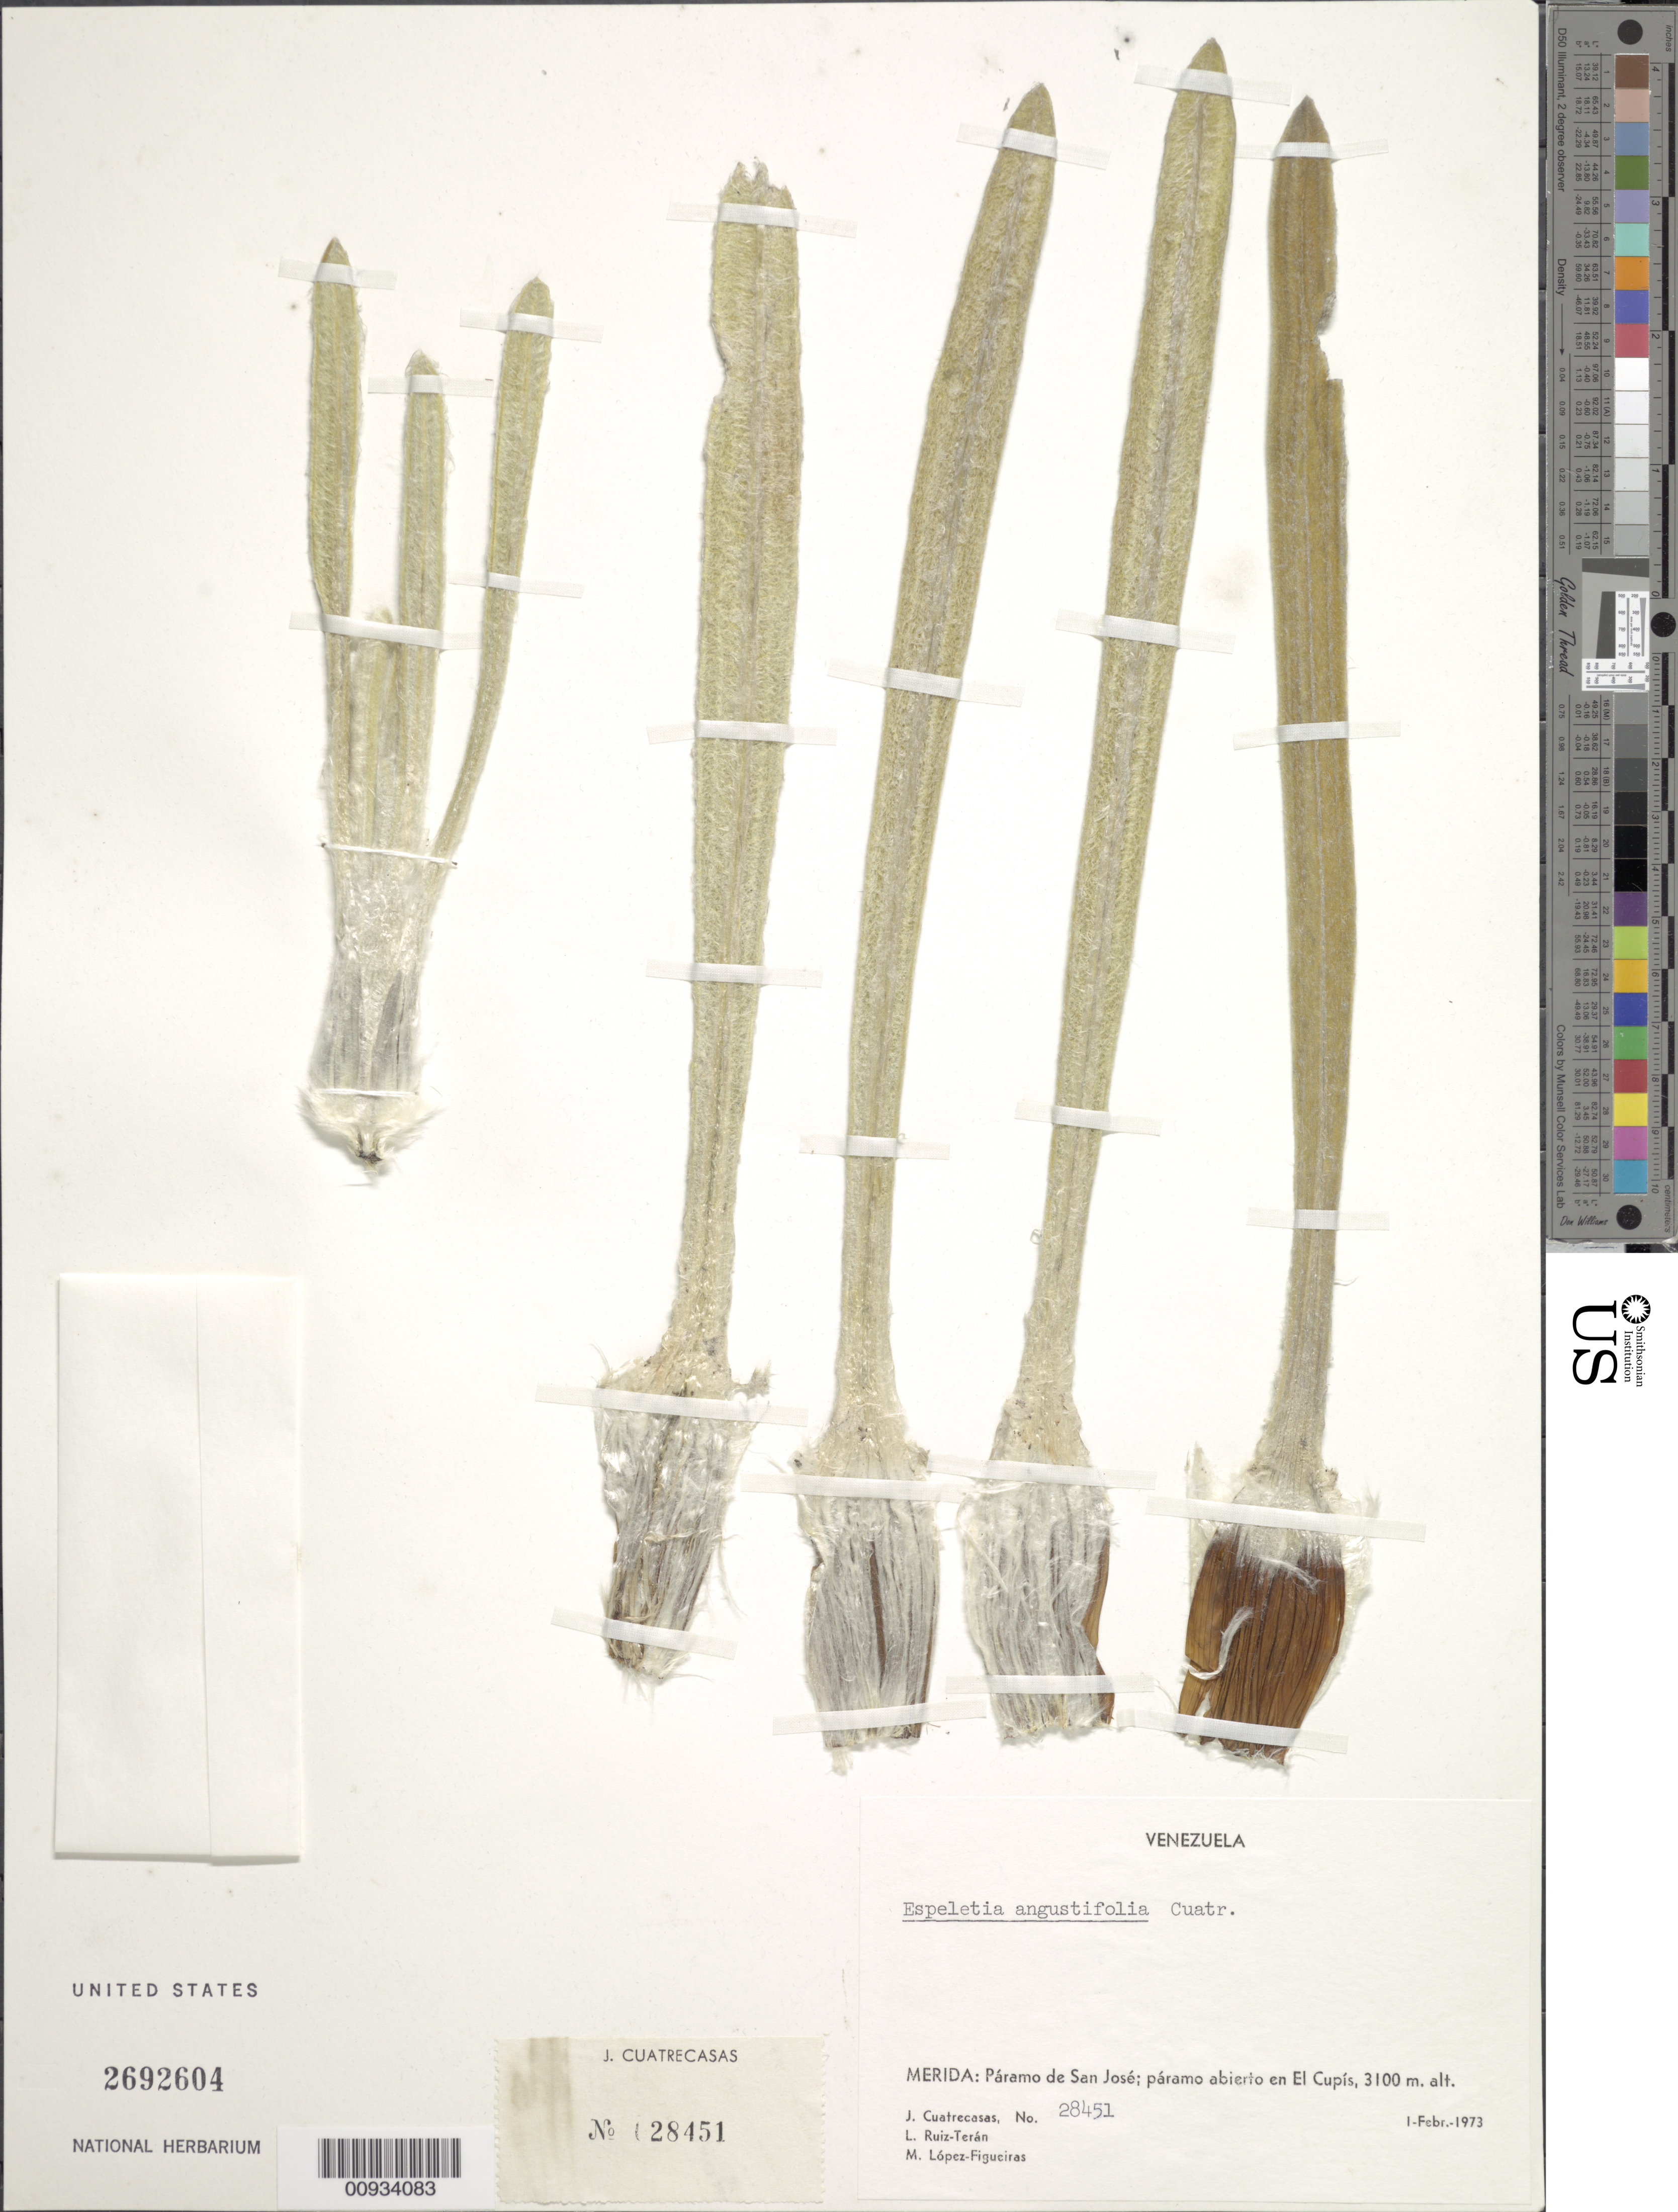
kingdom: Plantae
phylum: Tracheophyta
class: Magnoliopsida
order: Asterales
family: Asteraceae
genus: Espeletiopsis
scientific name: Espeletiopsis angustifolia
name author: (Cuatrec.) Cuatrec.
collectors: J. Cuatrecasas, L. E. Ruíz-Terán & M. López Figueiras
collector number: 28451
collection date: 1973-02-01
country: Venezuela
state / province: Mérida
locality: Paramo de San Jose, paramo abierto en El Cupis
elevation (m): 3100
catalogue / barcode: US 2692604